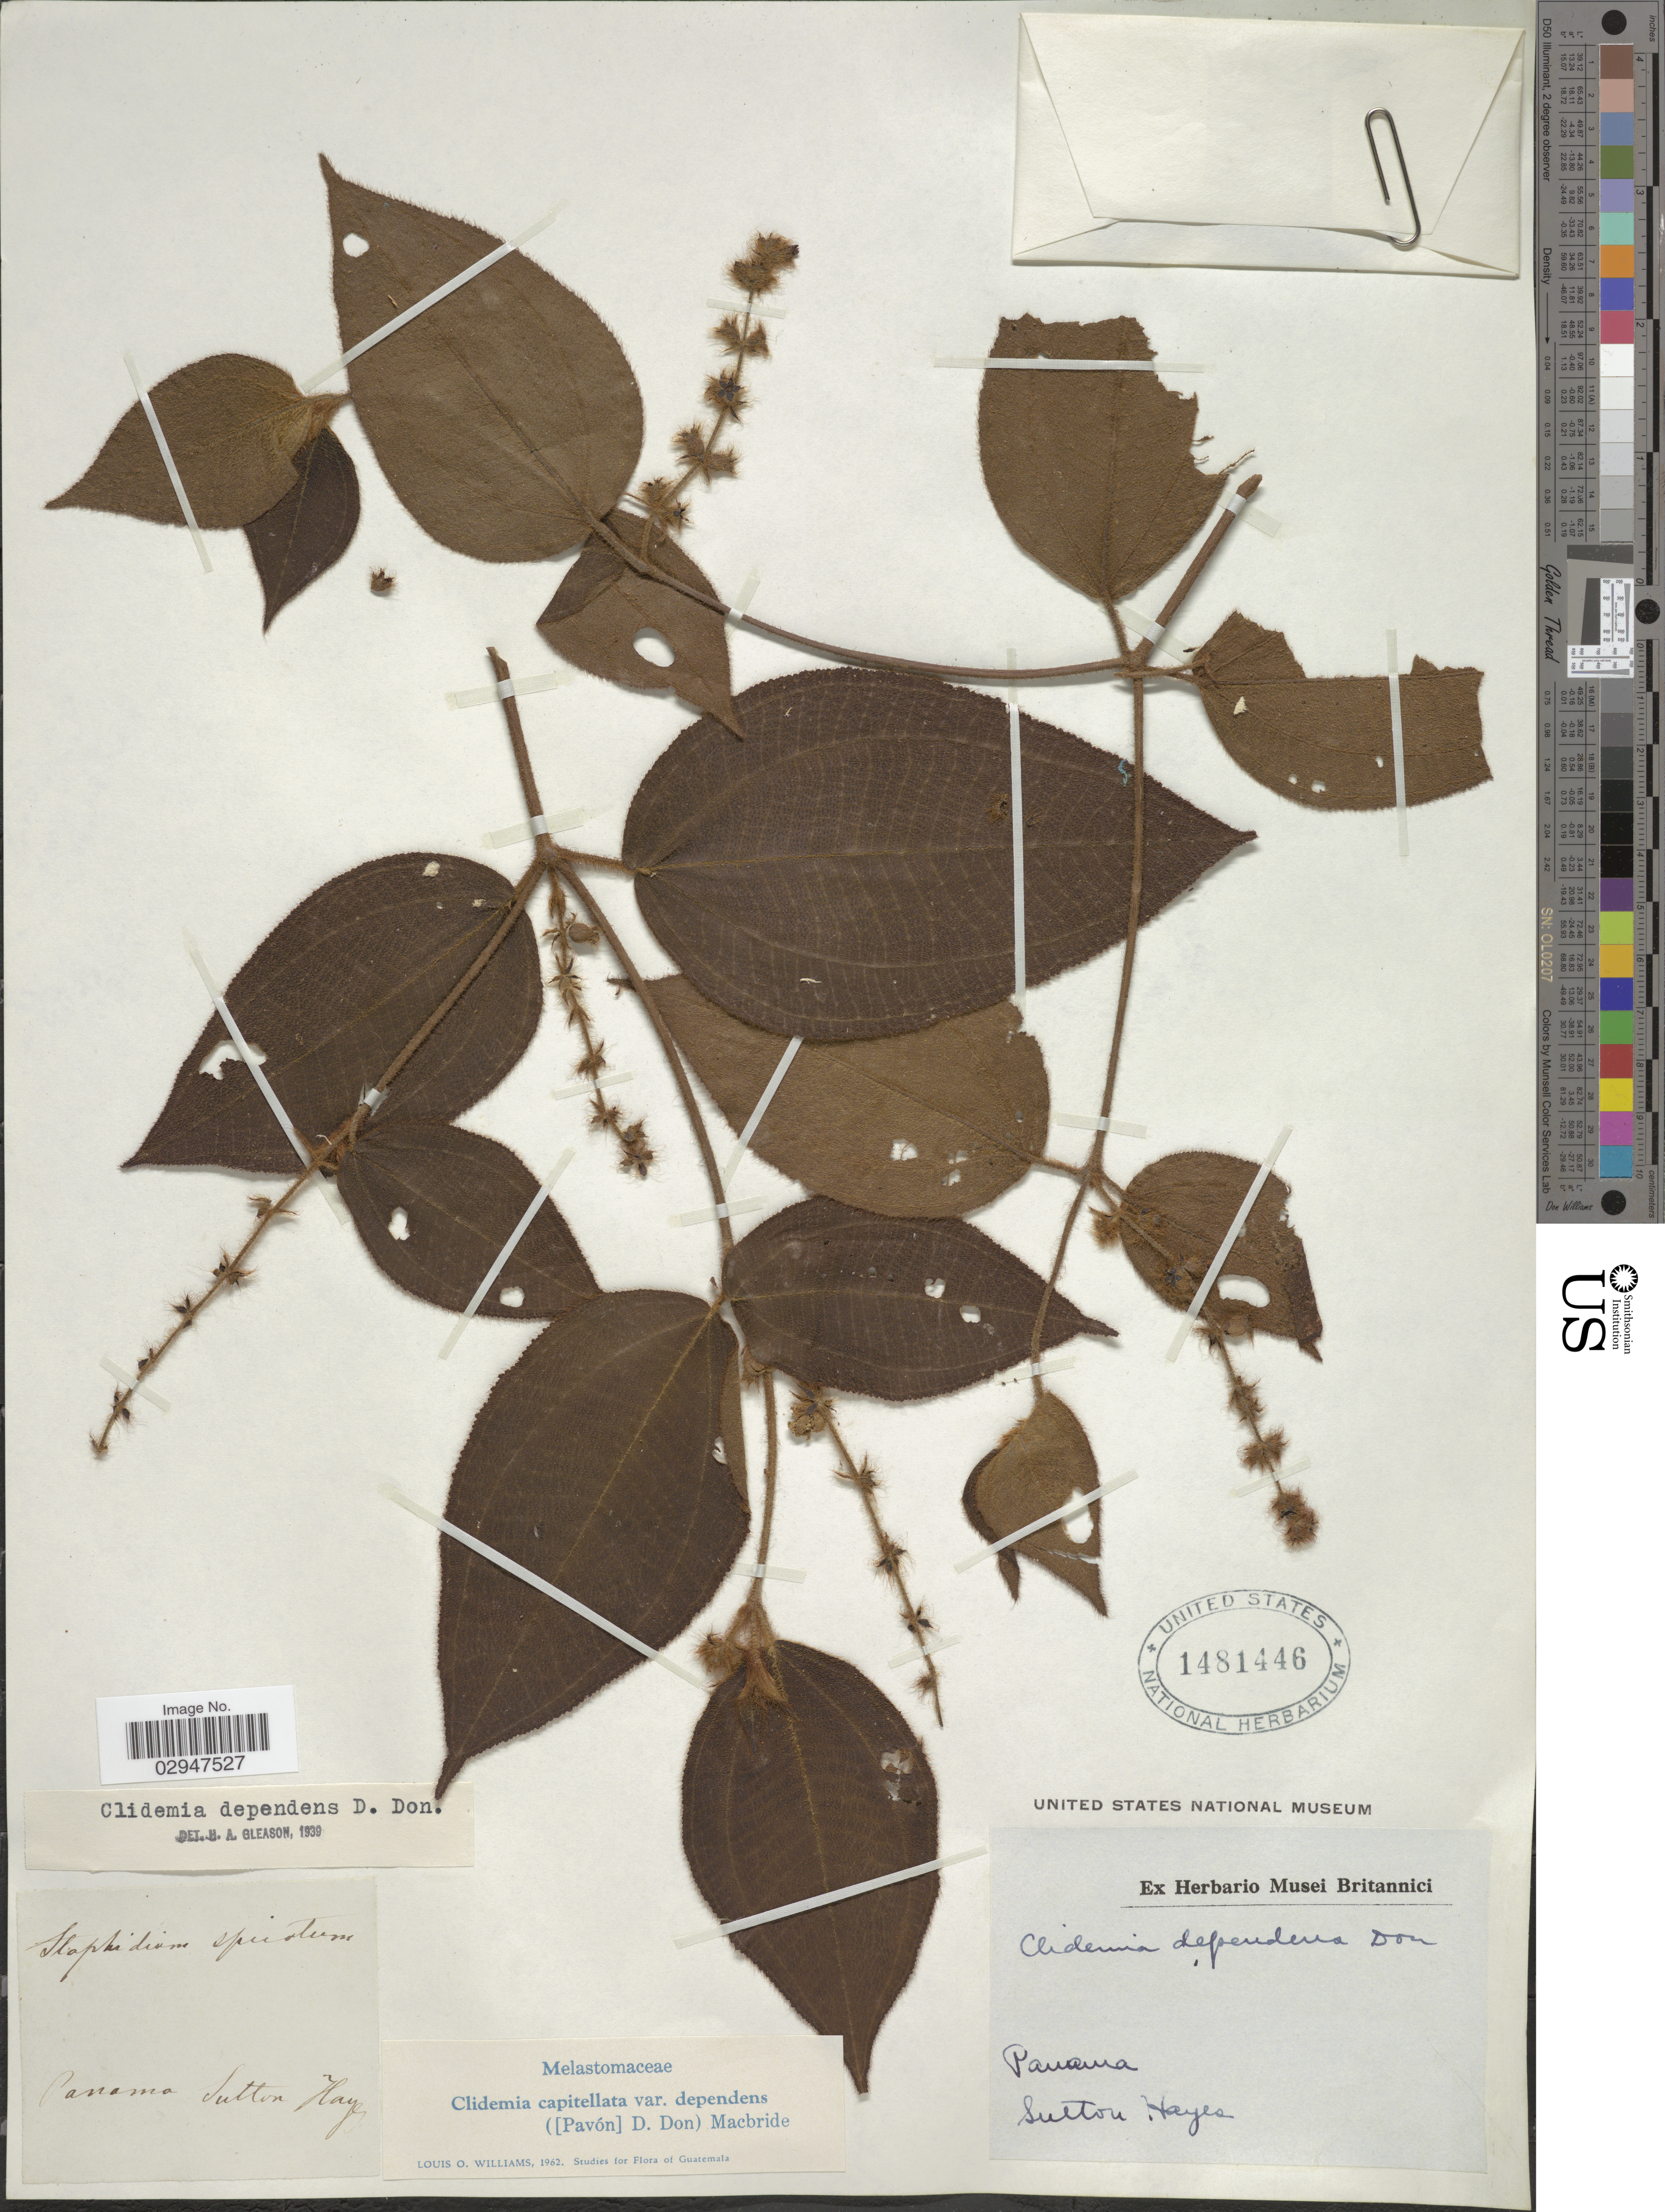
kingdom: Plantae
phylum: Tracheophyta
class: Magnoliopsida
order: Myrtales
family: Melastomataceae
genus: Clidemia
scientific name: Clidemia capitellata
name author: (Bonpl.) D. Don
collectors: S. Hayes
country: Panama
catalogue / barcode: US 1481446